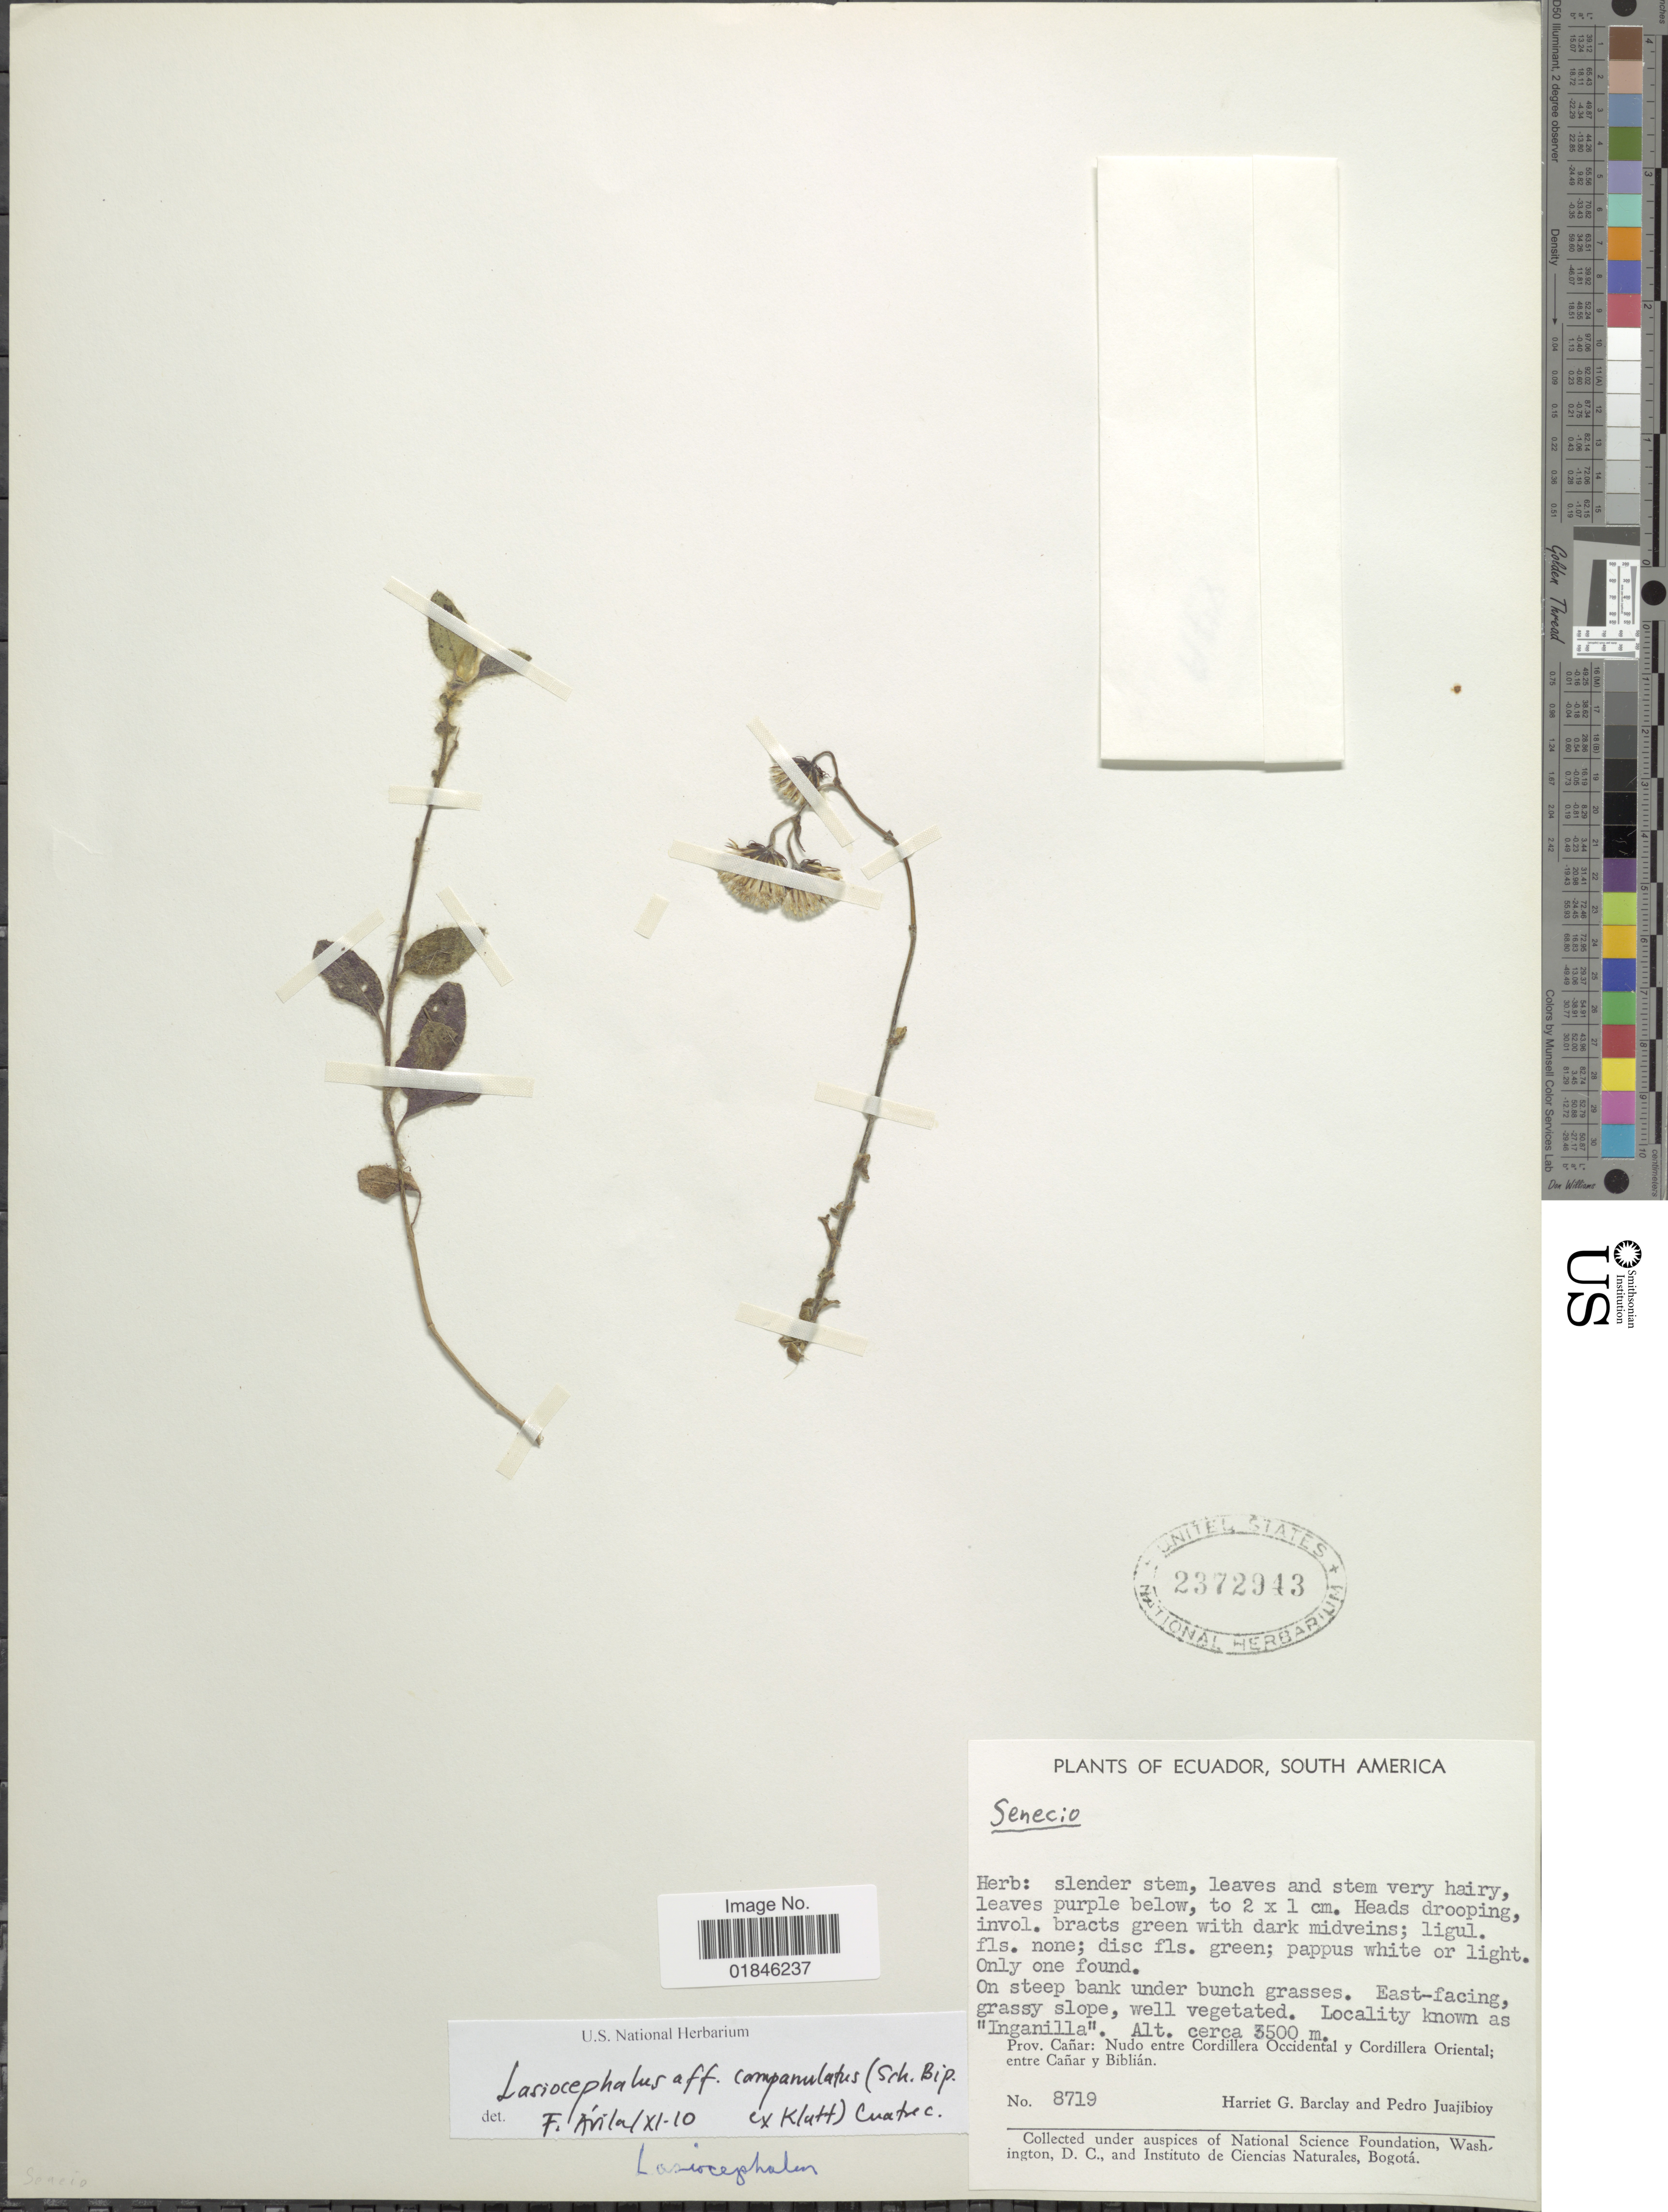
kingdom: Plantae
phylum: Tracheophyta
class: Magnoliopsida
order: Asterales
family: Asteraceae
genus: Senecio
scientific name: Senecio otophorus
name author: Wedd.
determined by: Salomon, Luciana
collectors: H. G. Barclay & P. Juajibioy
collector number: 8719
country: Ecuador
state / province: Cañar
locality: Nudo entre Cordillera Occidental y Cordillera Oriental; entre Cañar y Biblián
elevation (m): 3500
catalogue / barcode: US 2372943